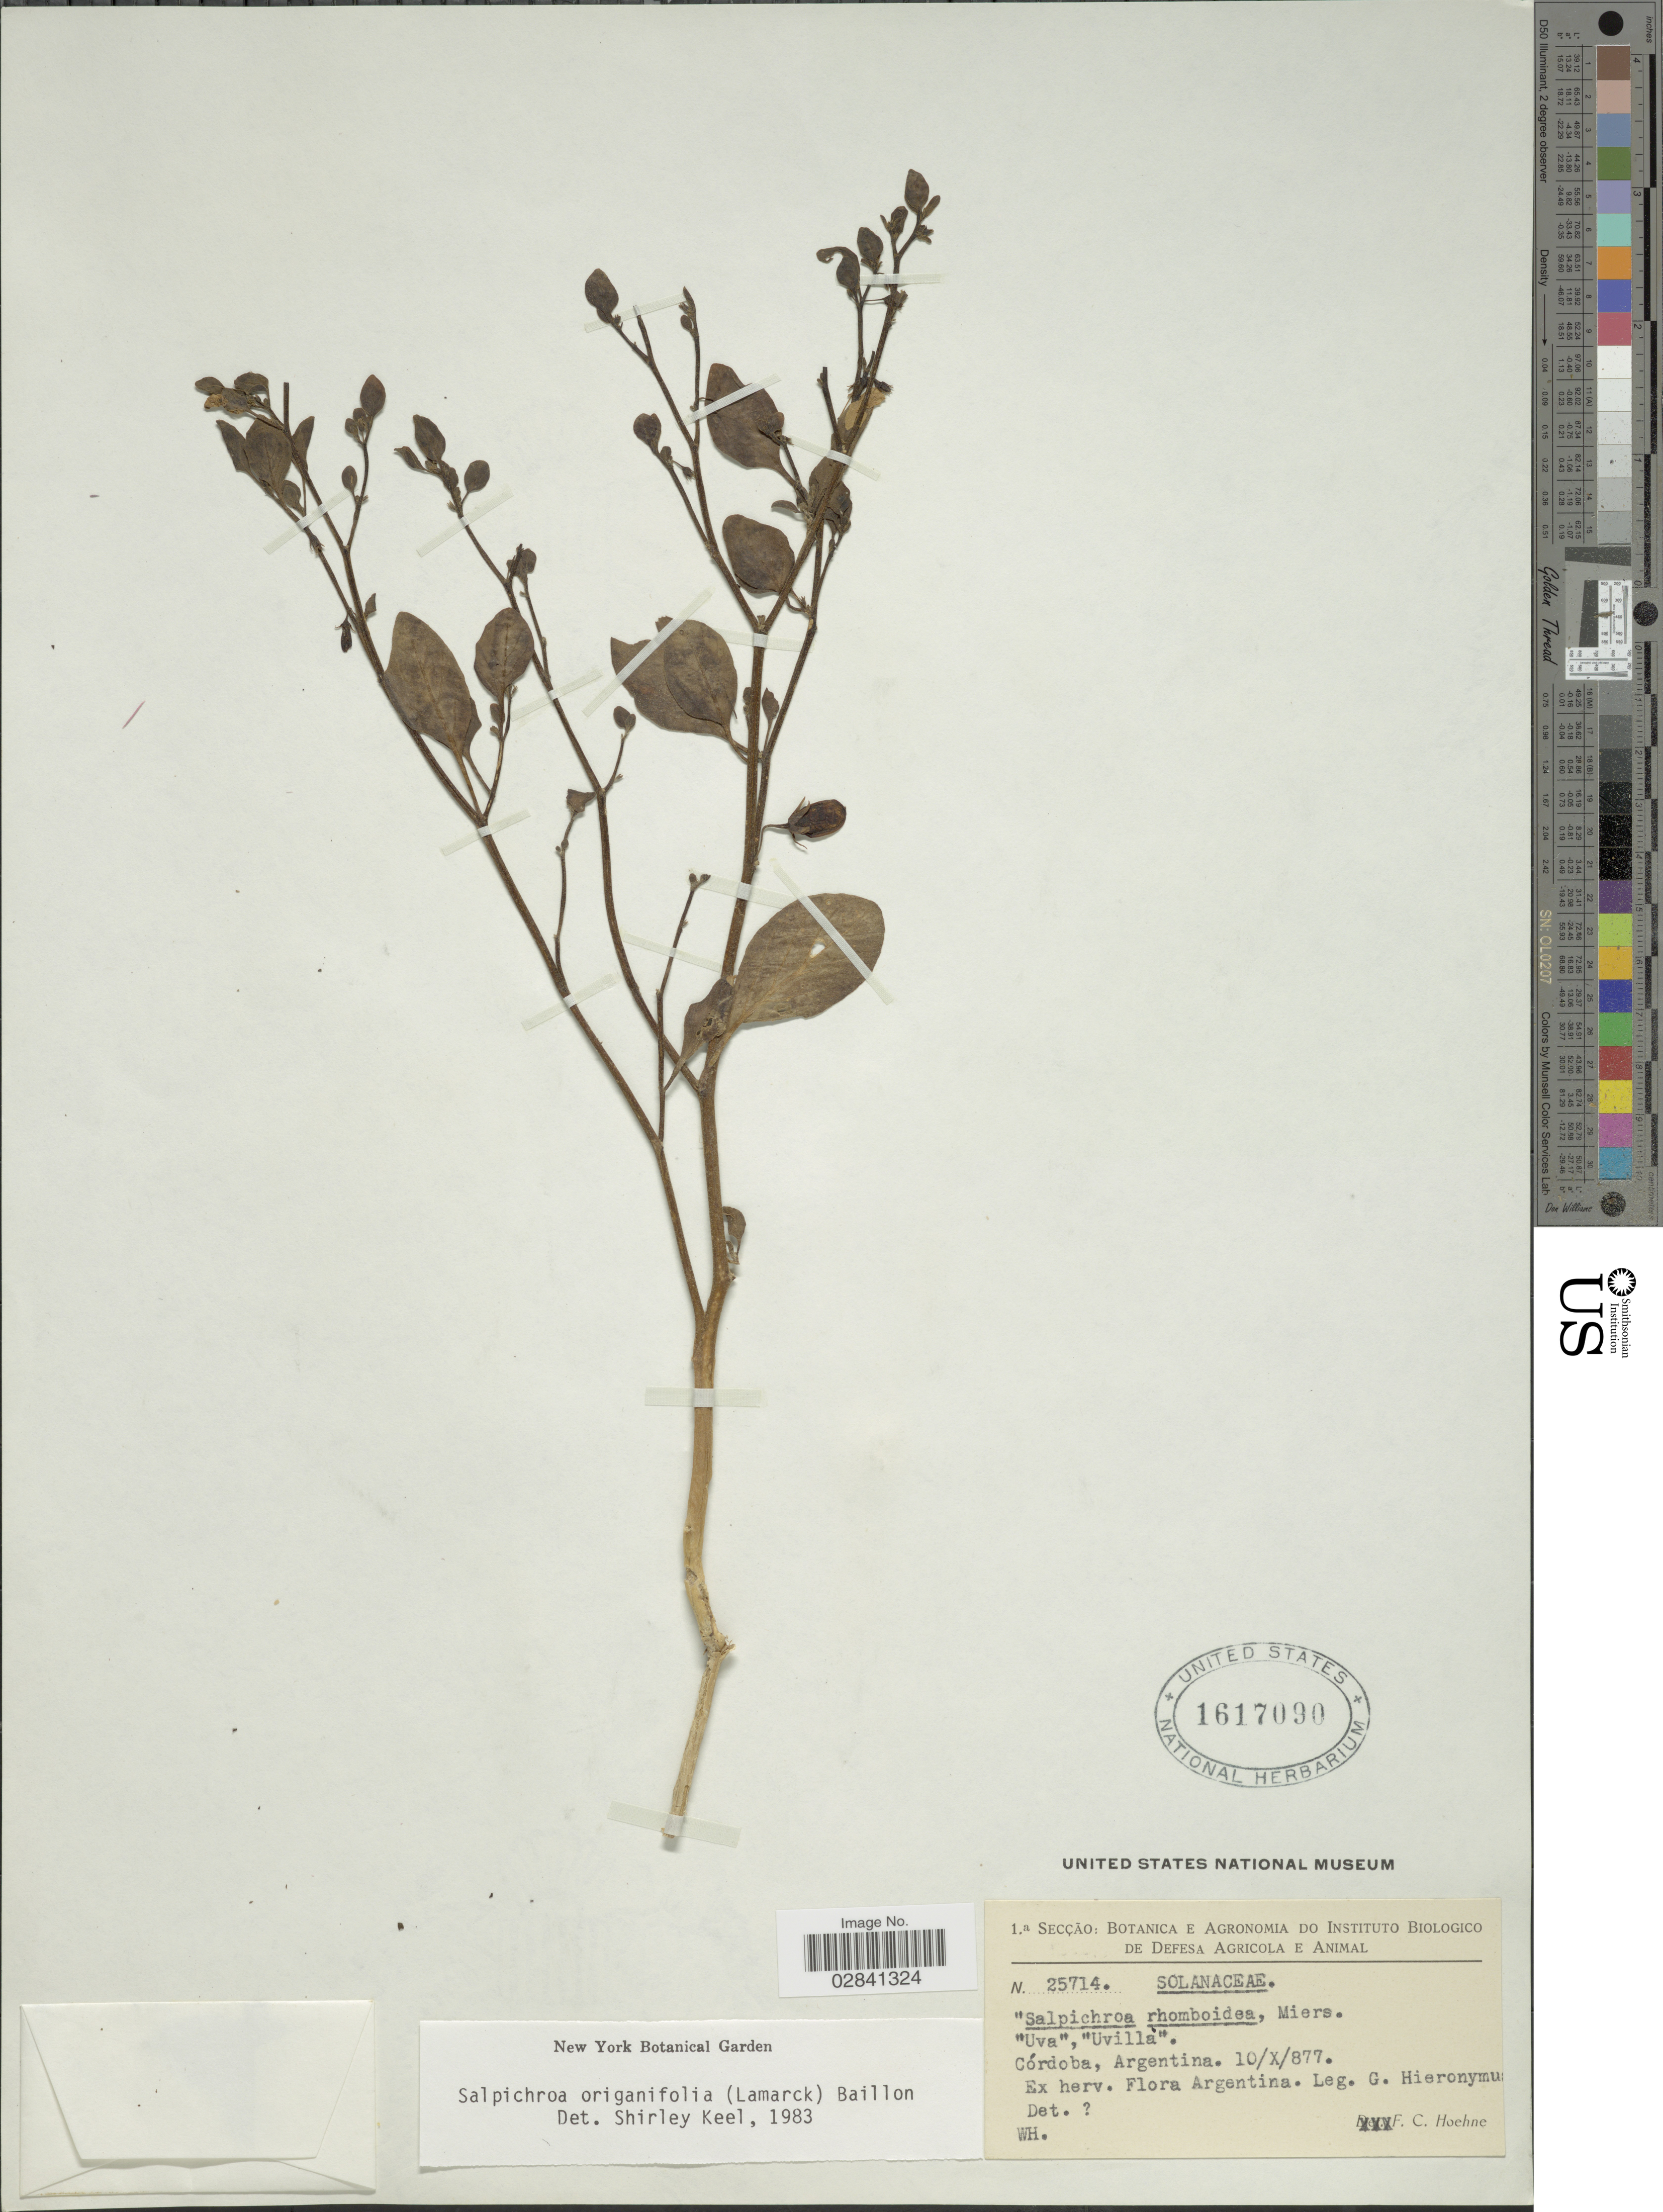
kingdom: Plantae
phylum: Tracheophyta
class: Magnoliopsida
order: Solanales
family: Solanaceae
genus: Salpichroa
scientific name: Salpichroa origanifolia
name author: (Lam.) Baill.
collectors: G. H. Hieronymus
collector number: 25714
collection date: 1877-10-10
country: Argentina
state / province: Cordoba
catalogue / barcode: US 1617090